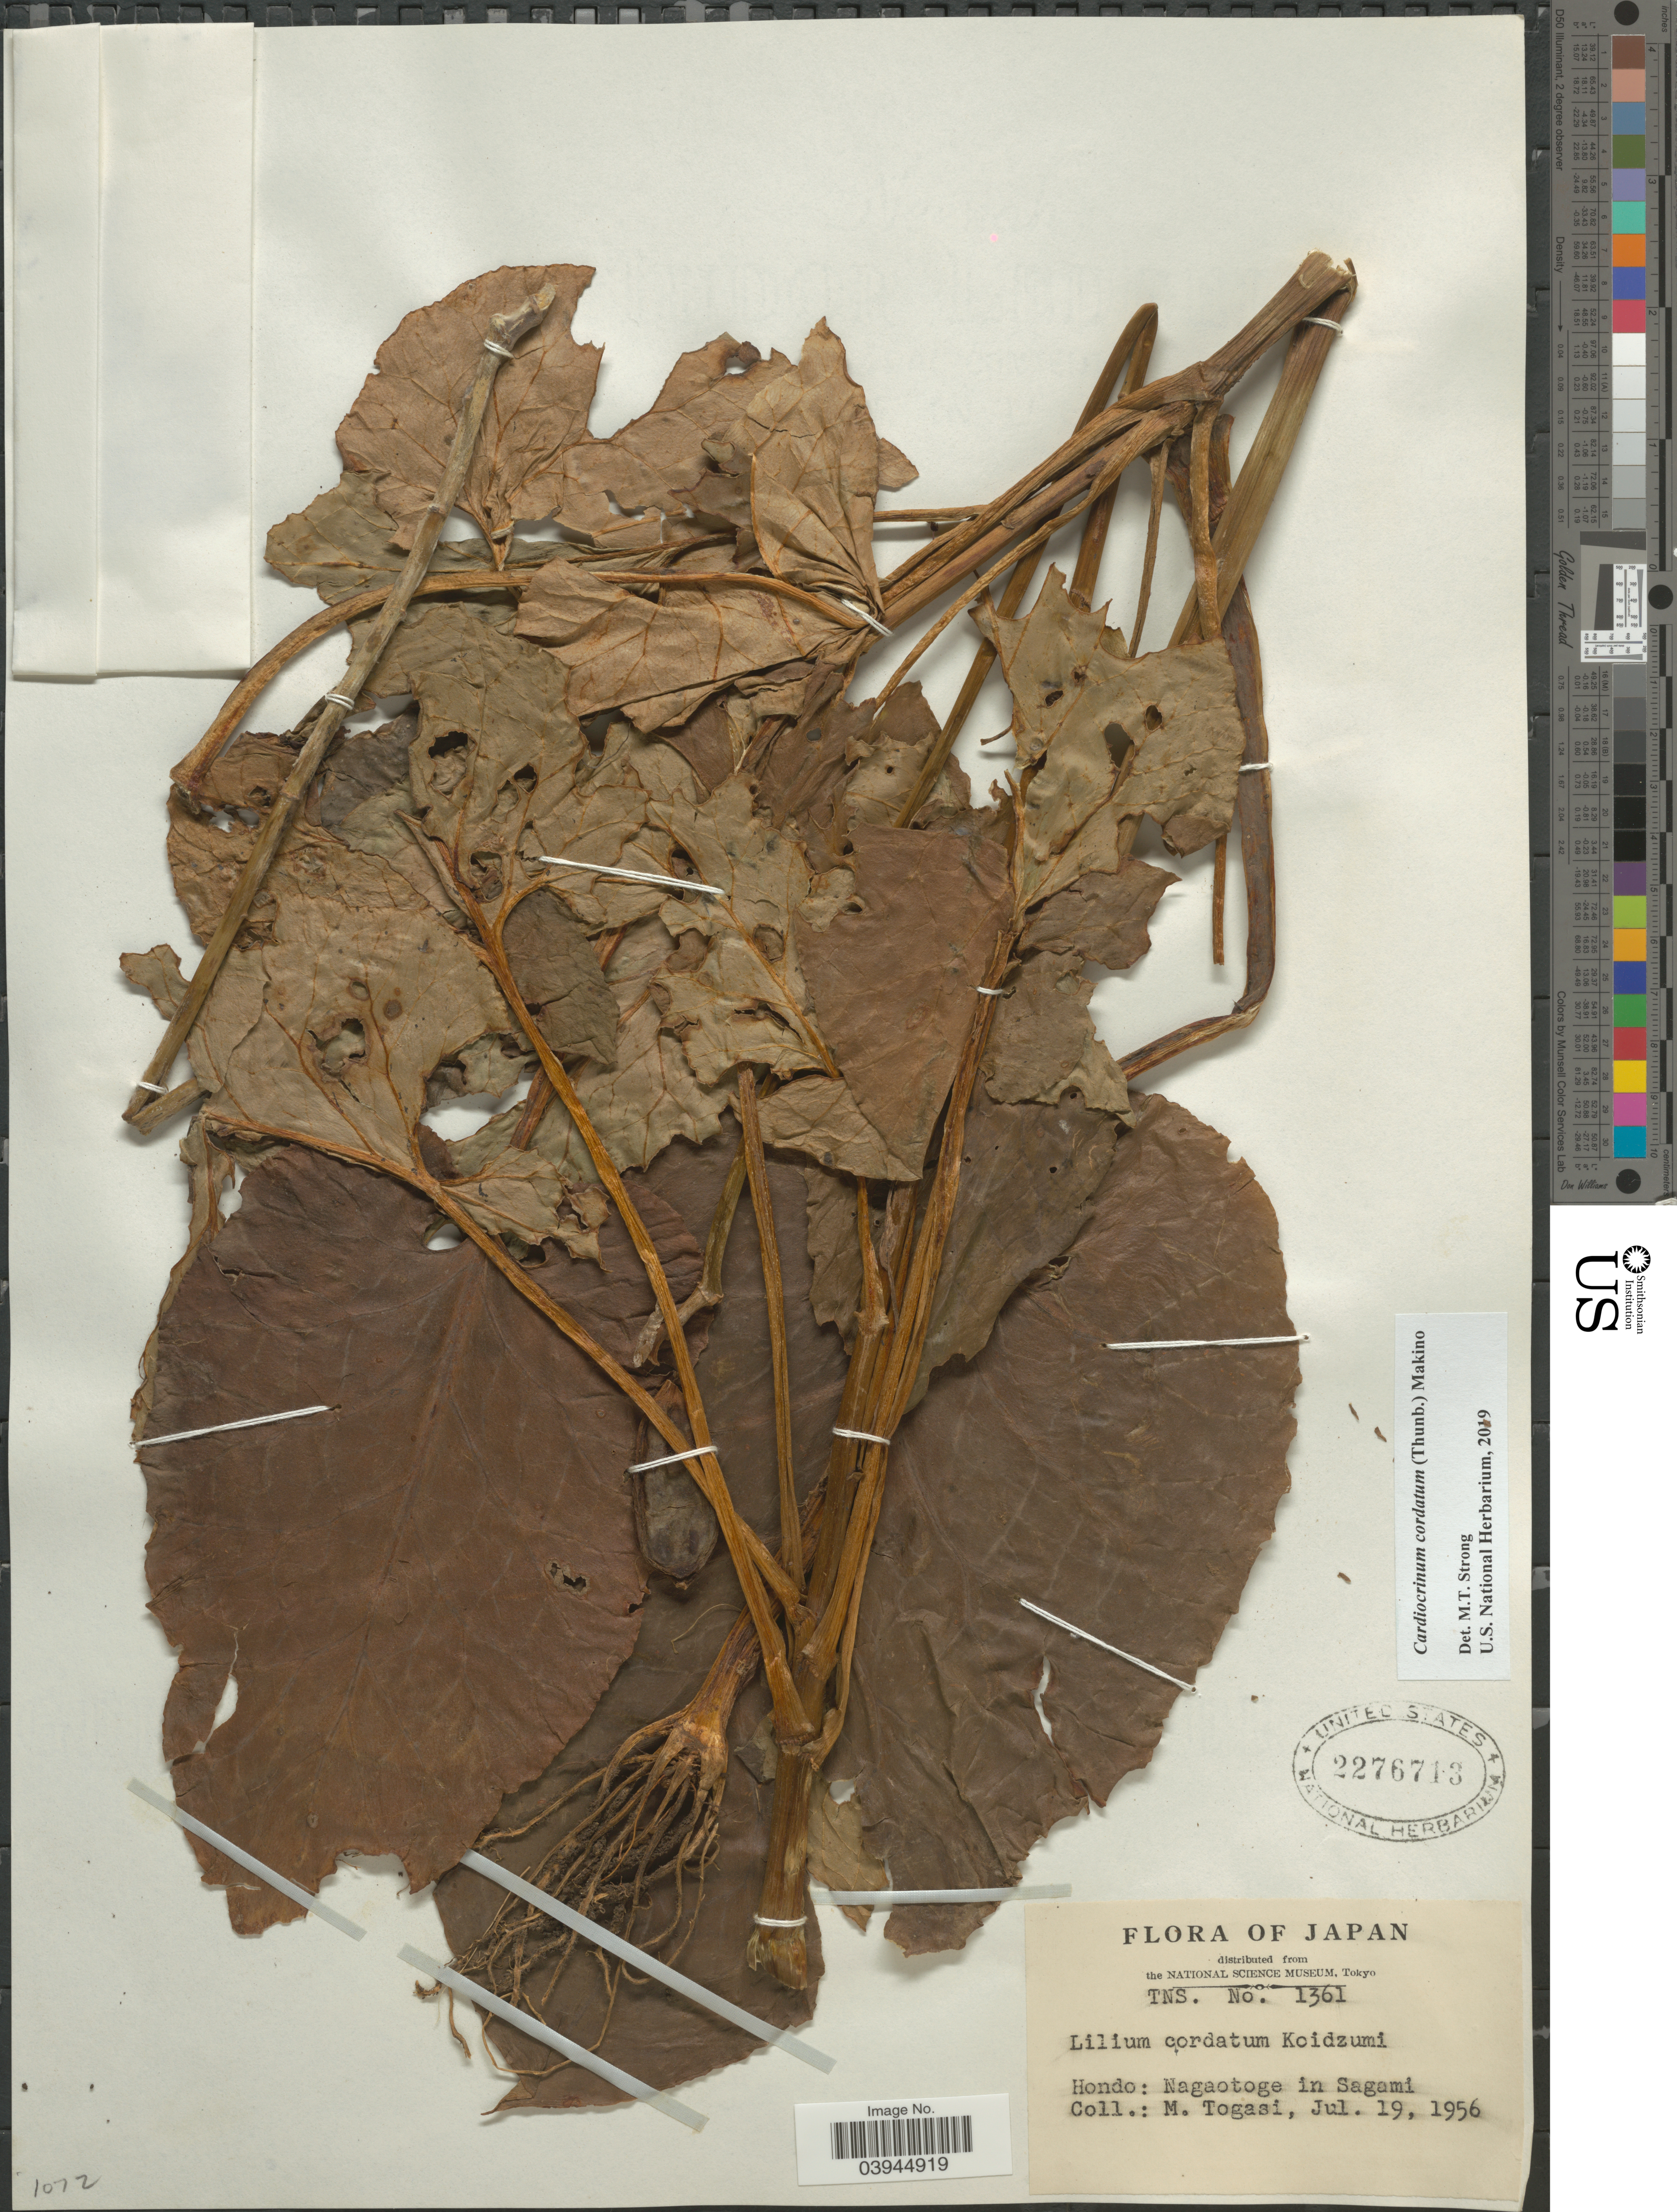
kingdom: Plantae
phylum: Tracheophyta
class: Liliopsida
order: Liliales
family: Liliaceae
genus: Cardiocrinum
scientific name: Cardiocrinum cordatum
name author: (Thunb.) Makino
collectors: M. Togasi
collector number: TNS1361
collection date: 1956-07-19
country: Japan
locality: Hondo: Nagaotoge in Sagami.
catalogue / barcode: US 2276713